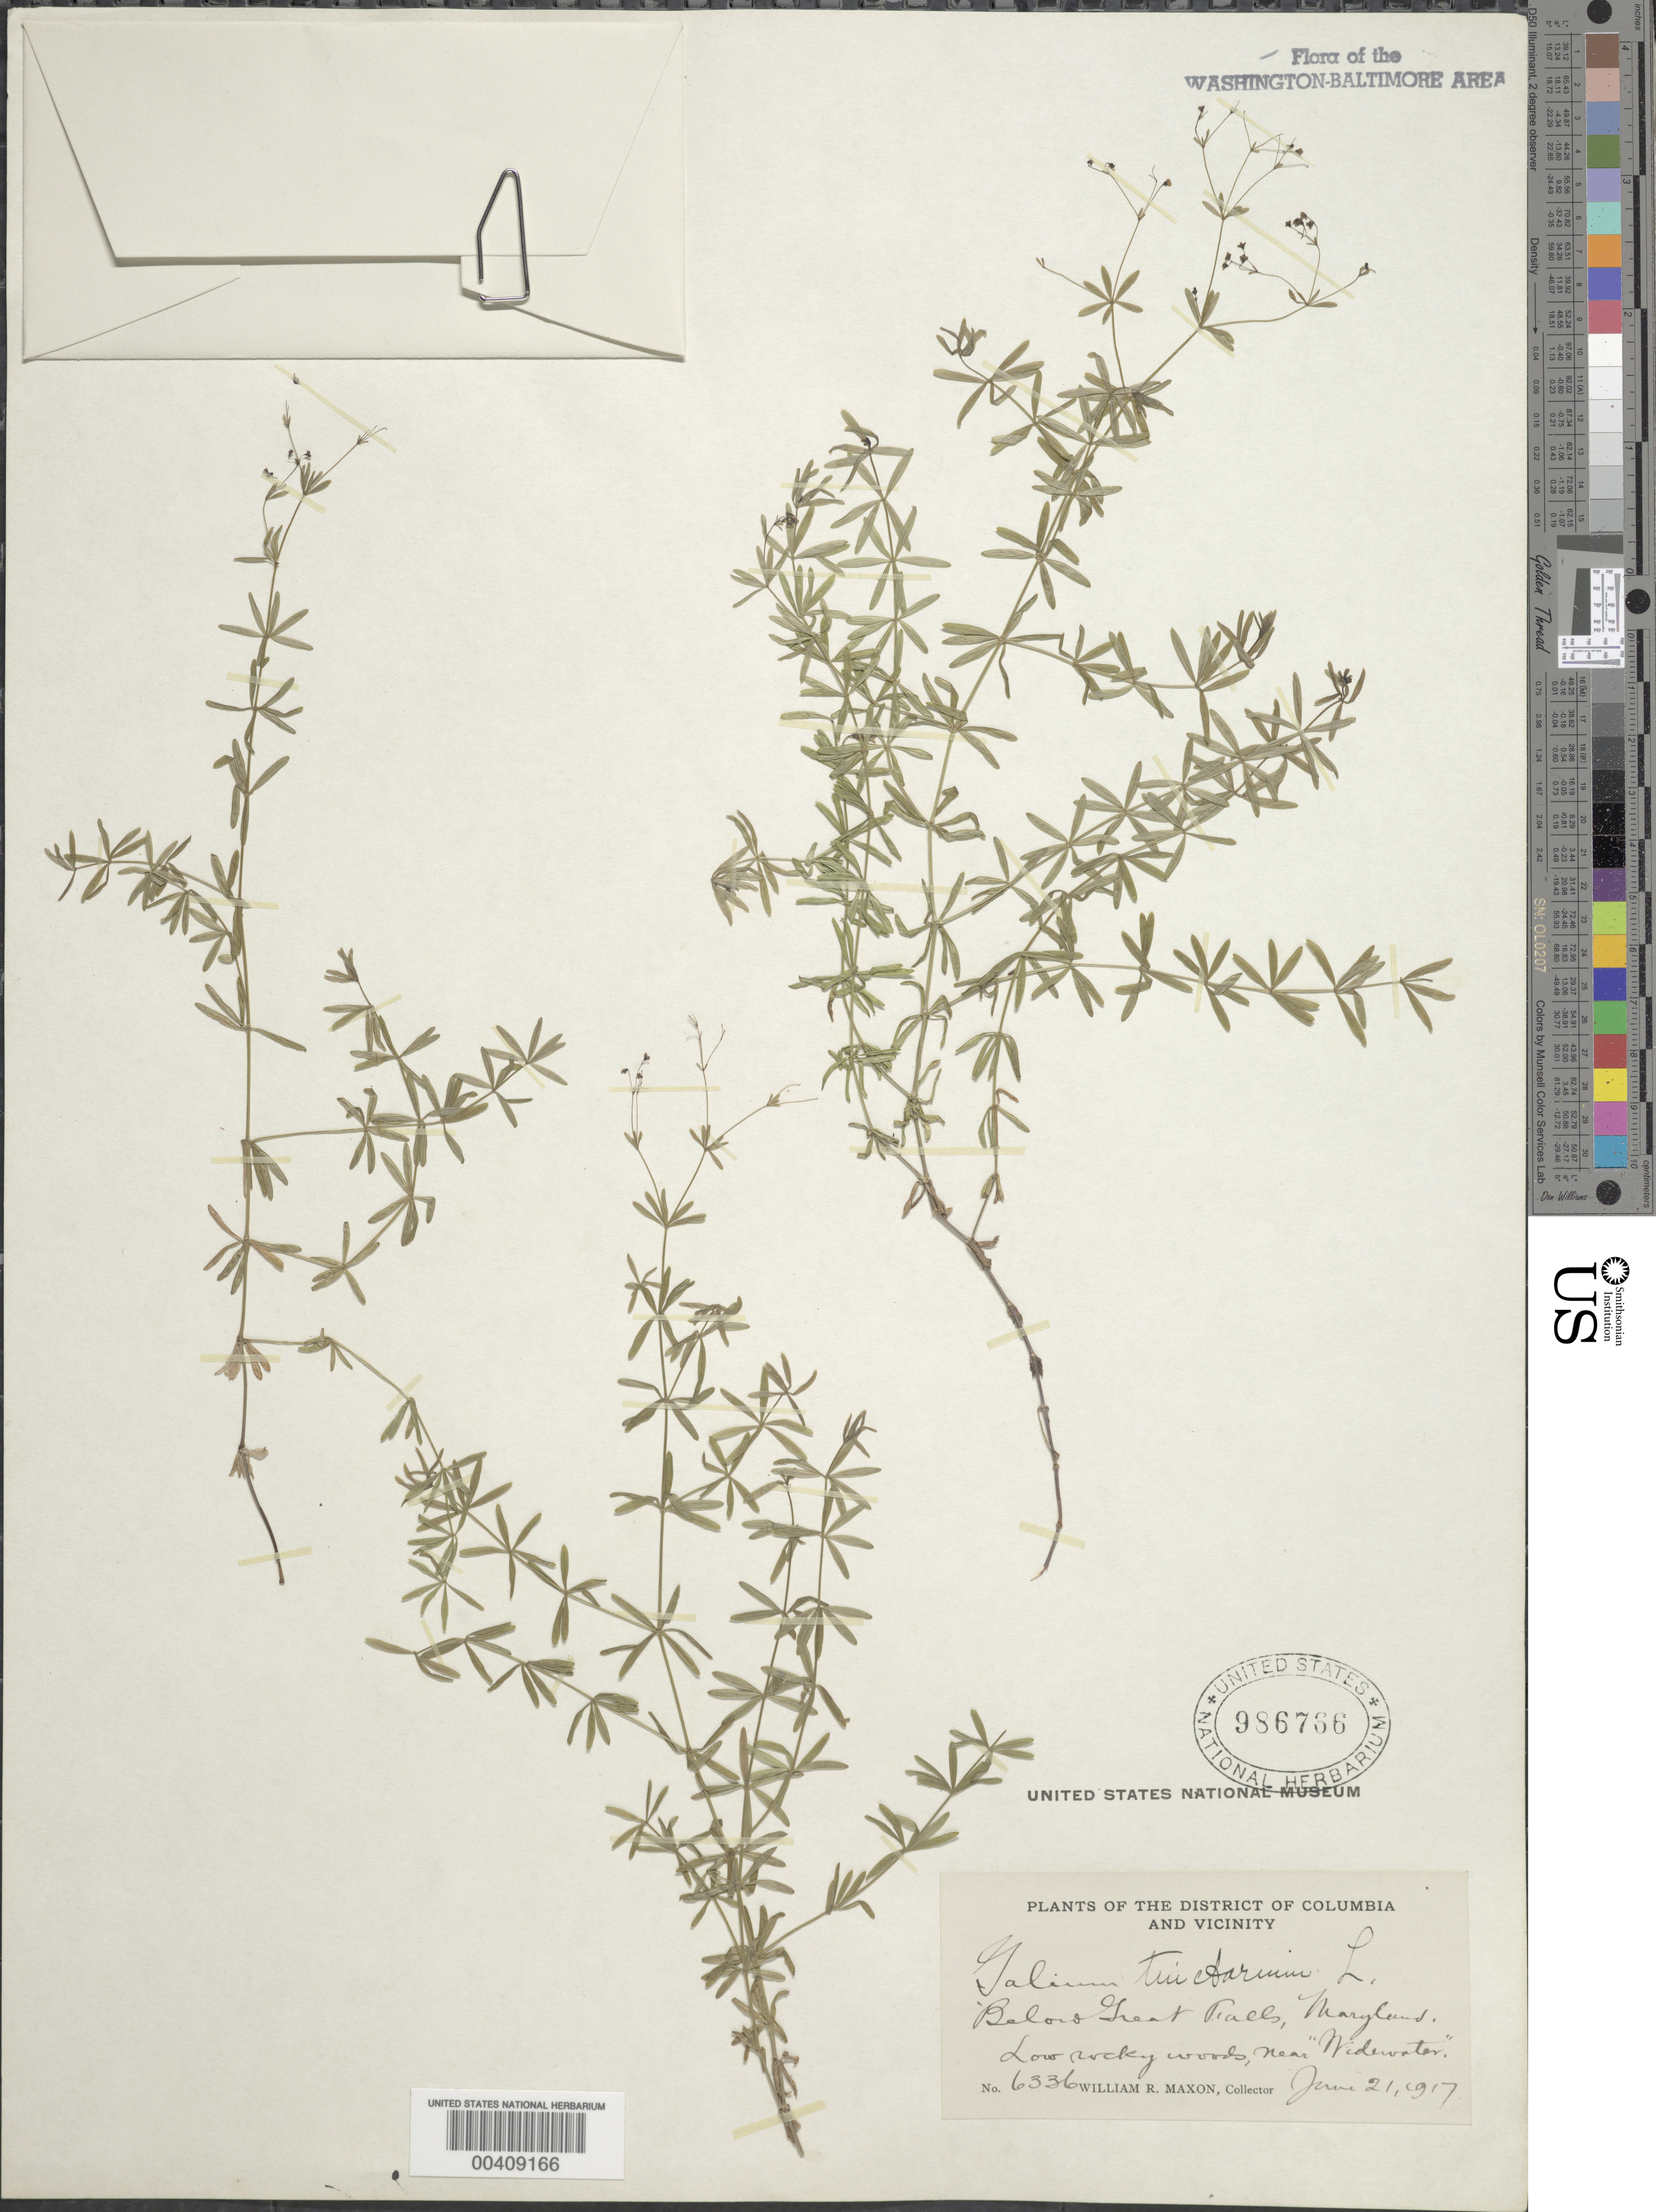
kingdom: Plantae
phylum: Tracheophyta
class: Magnoliopsida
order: Gentianales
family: Rubiaceae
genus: Galium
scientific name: Galium concinnum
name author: Torr. & A. Gray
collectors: W. R. Maxon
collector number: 6336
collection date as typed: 21 Jun 1917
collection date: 1917-06-21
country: United States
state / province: Maryland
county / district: Montgomery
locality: Below Great Falls, near Widewater C. & O. Canal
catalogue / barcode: US 986766